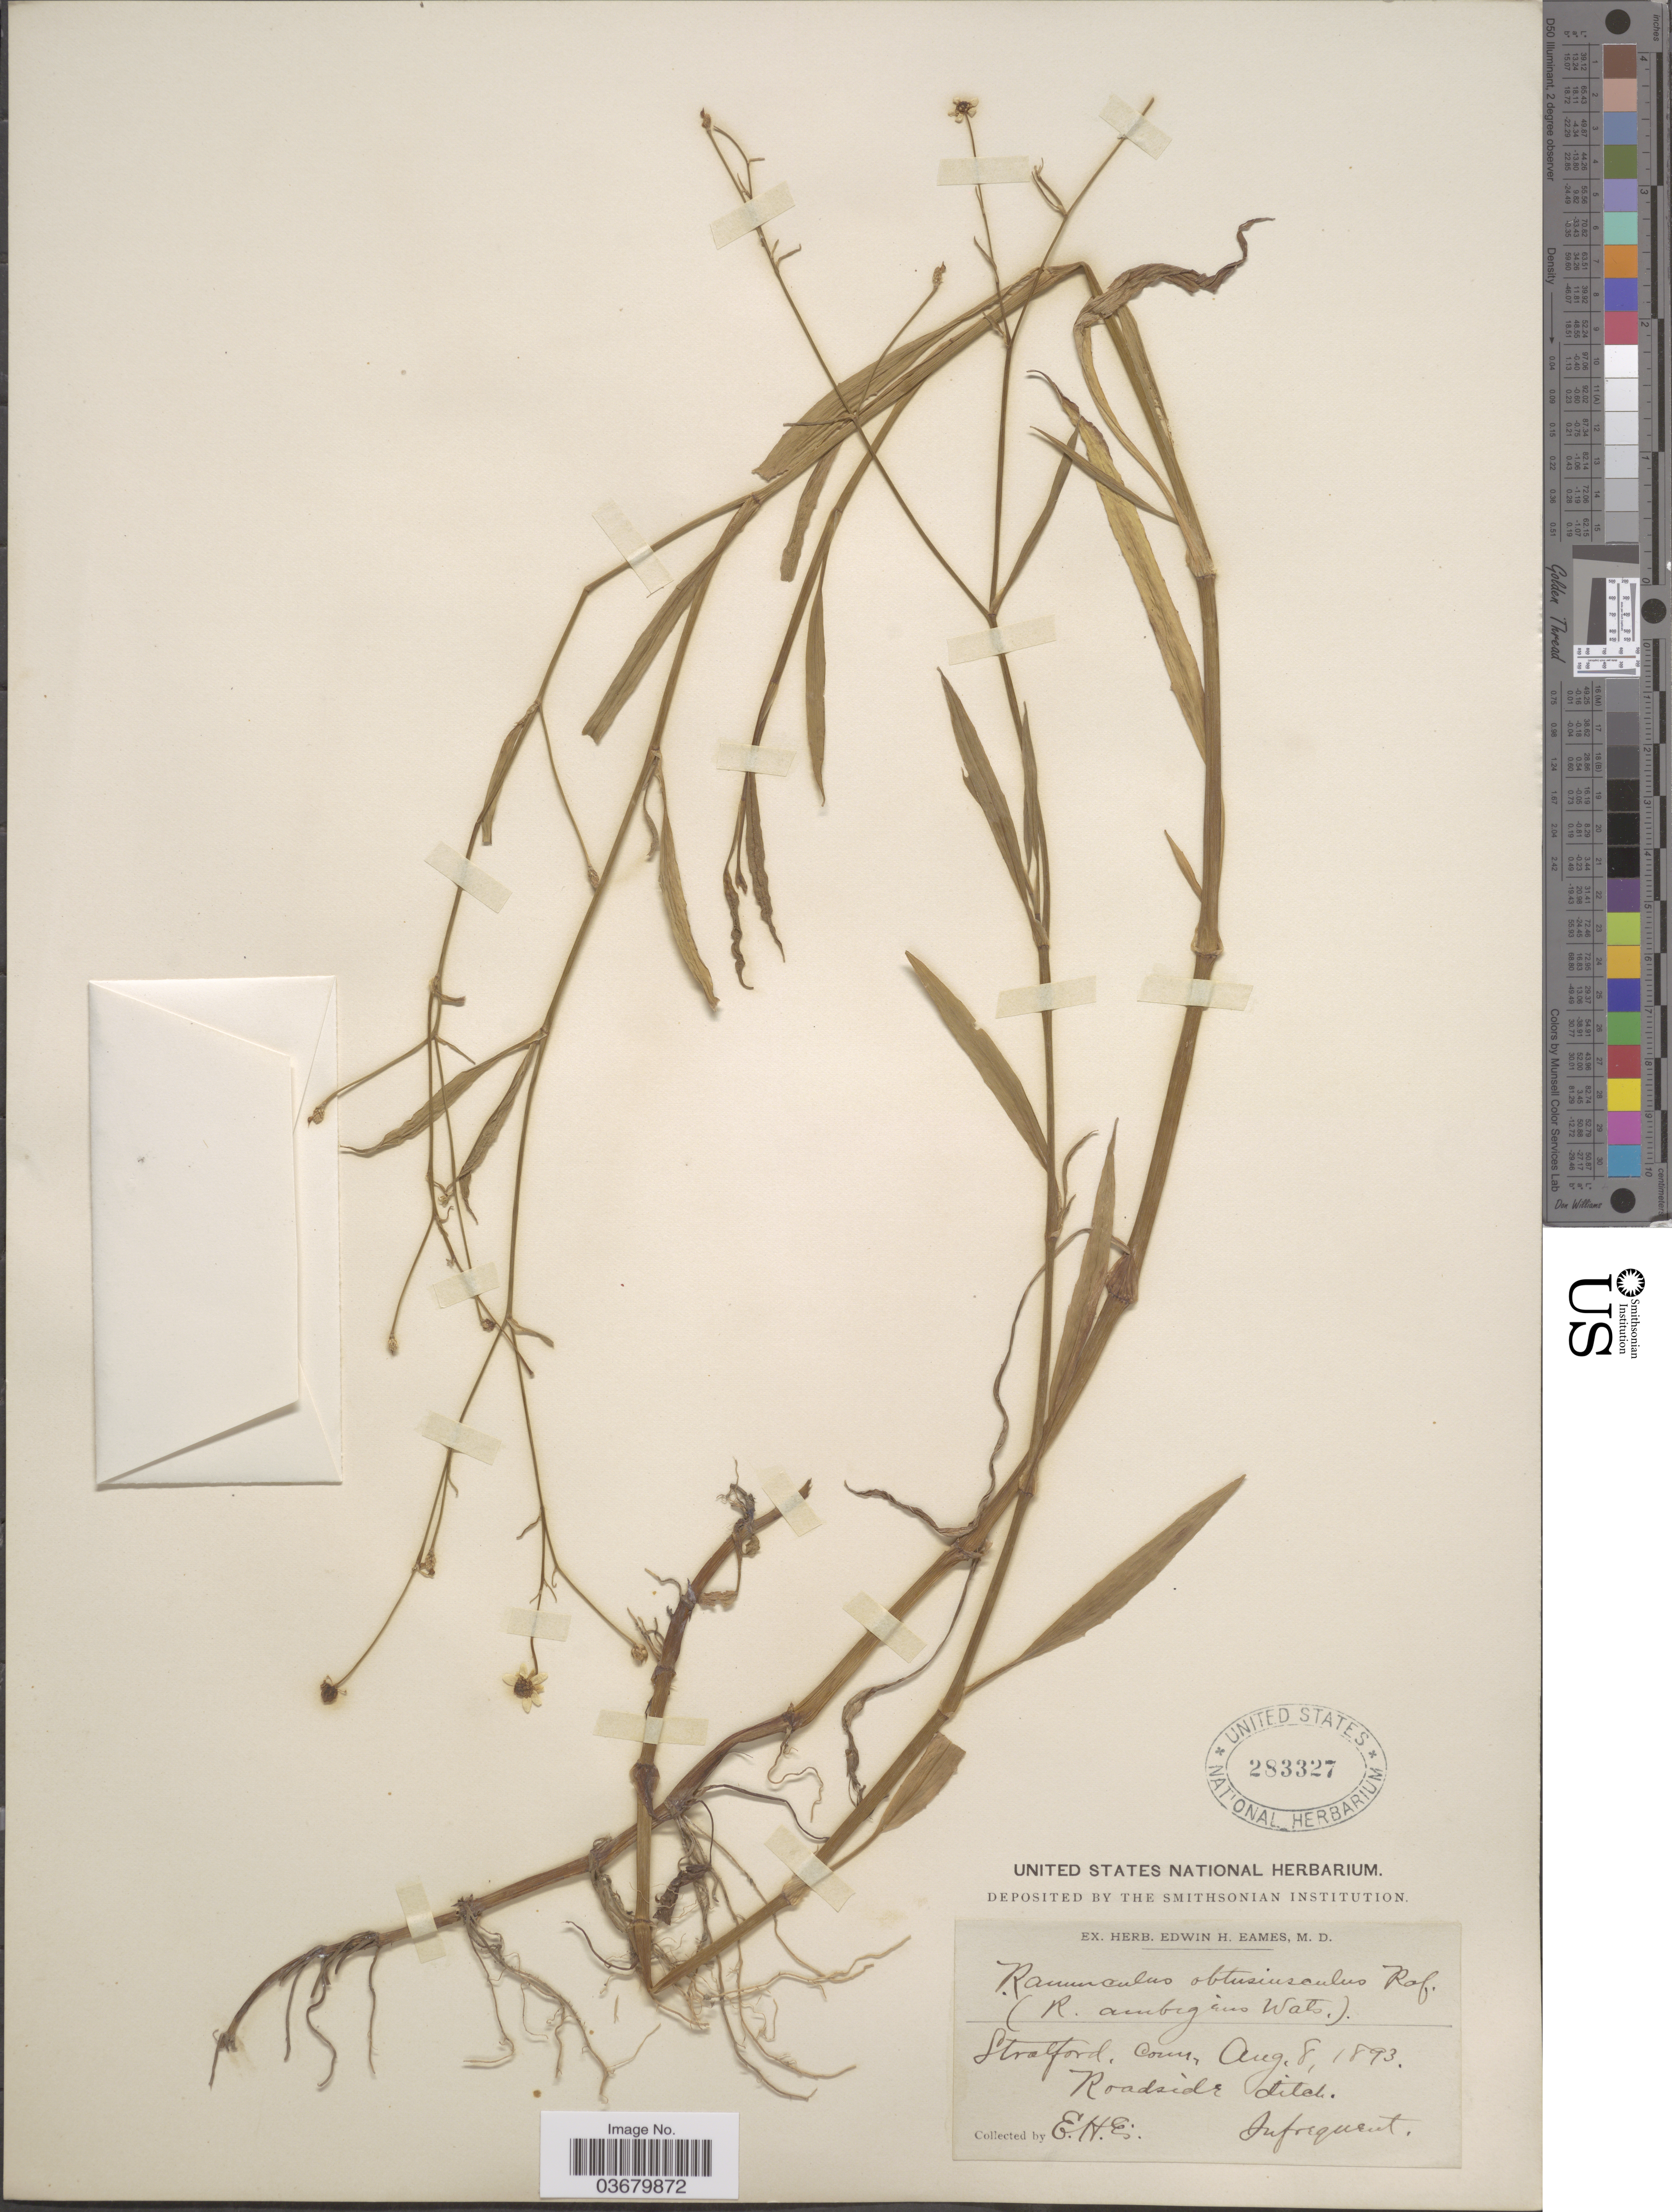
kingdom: Plantae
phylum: Tracheophyta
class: Magnoliopsida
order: Ranunculales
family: Ranunculaceae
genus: Ranunculus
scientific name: Ranunculus ambigens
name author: S. Watson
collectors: E. H. Eames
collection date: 1893-08-08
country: United States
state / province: Connecticut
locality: Stratford. Roadside ditch.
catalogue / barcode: US 283327